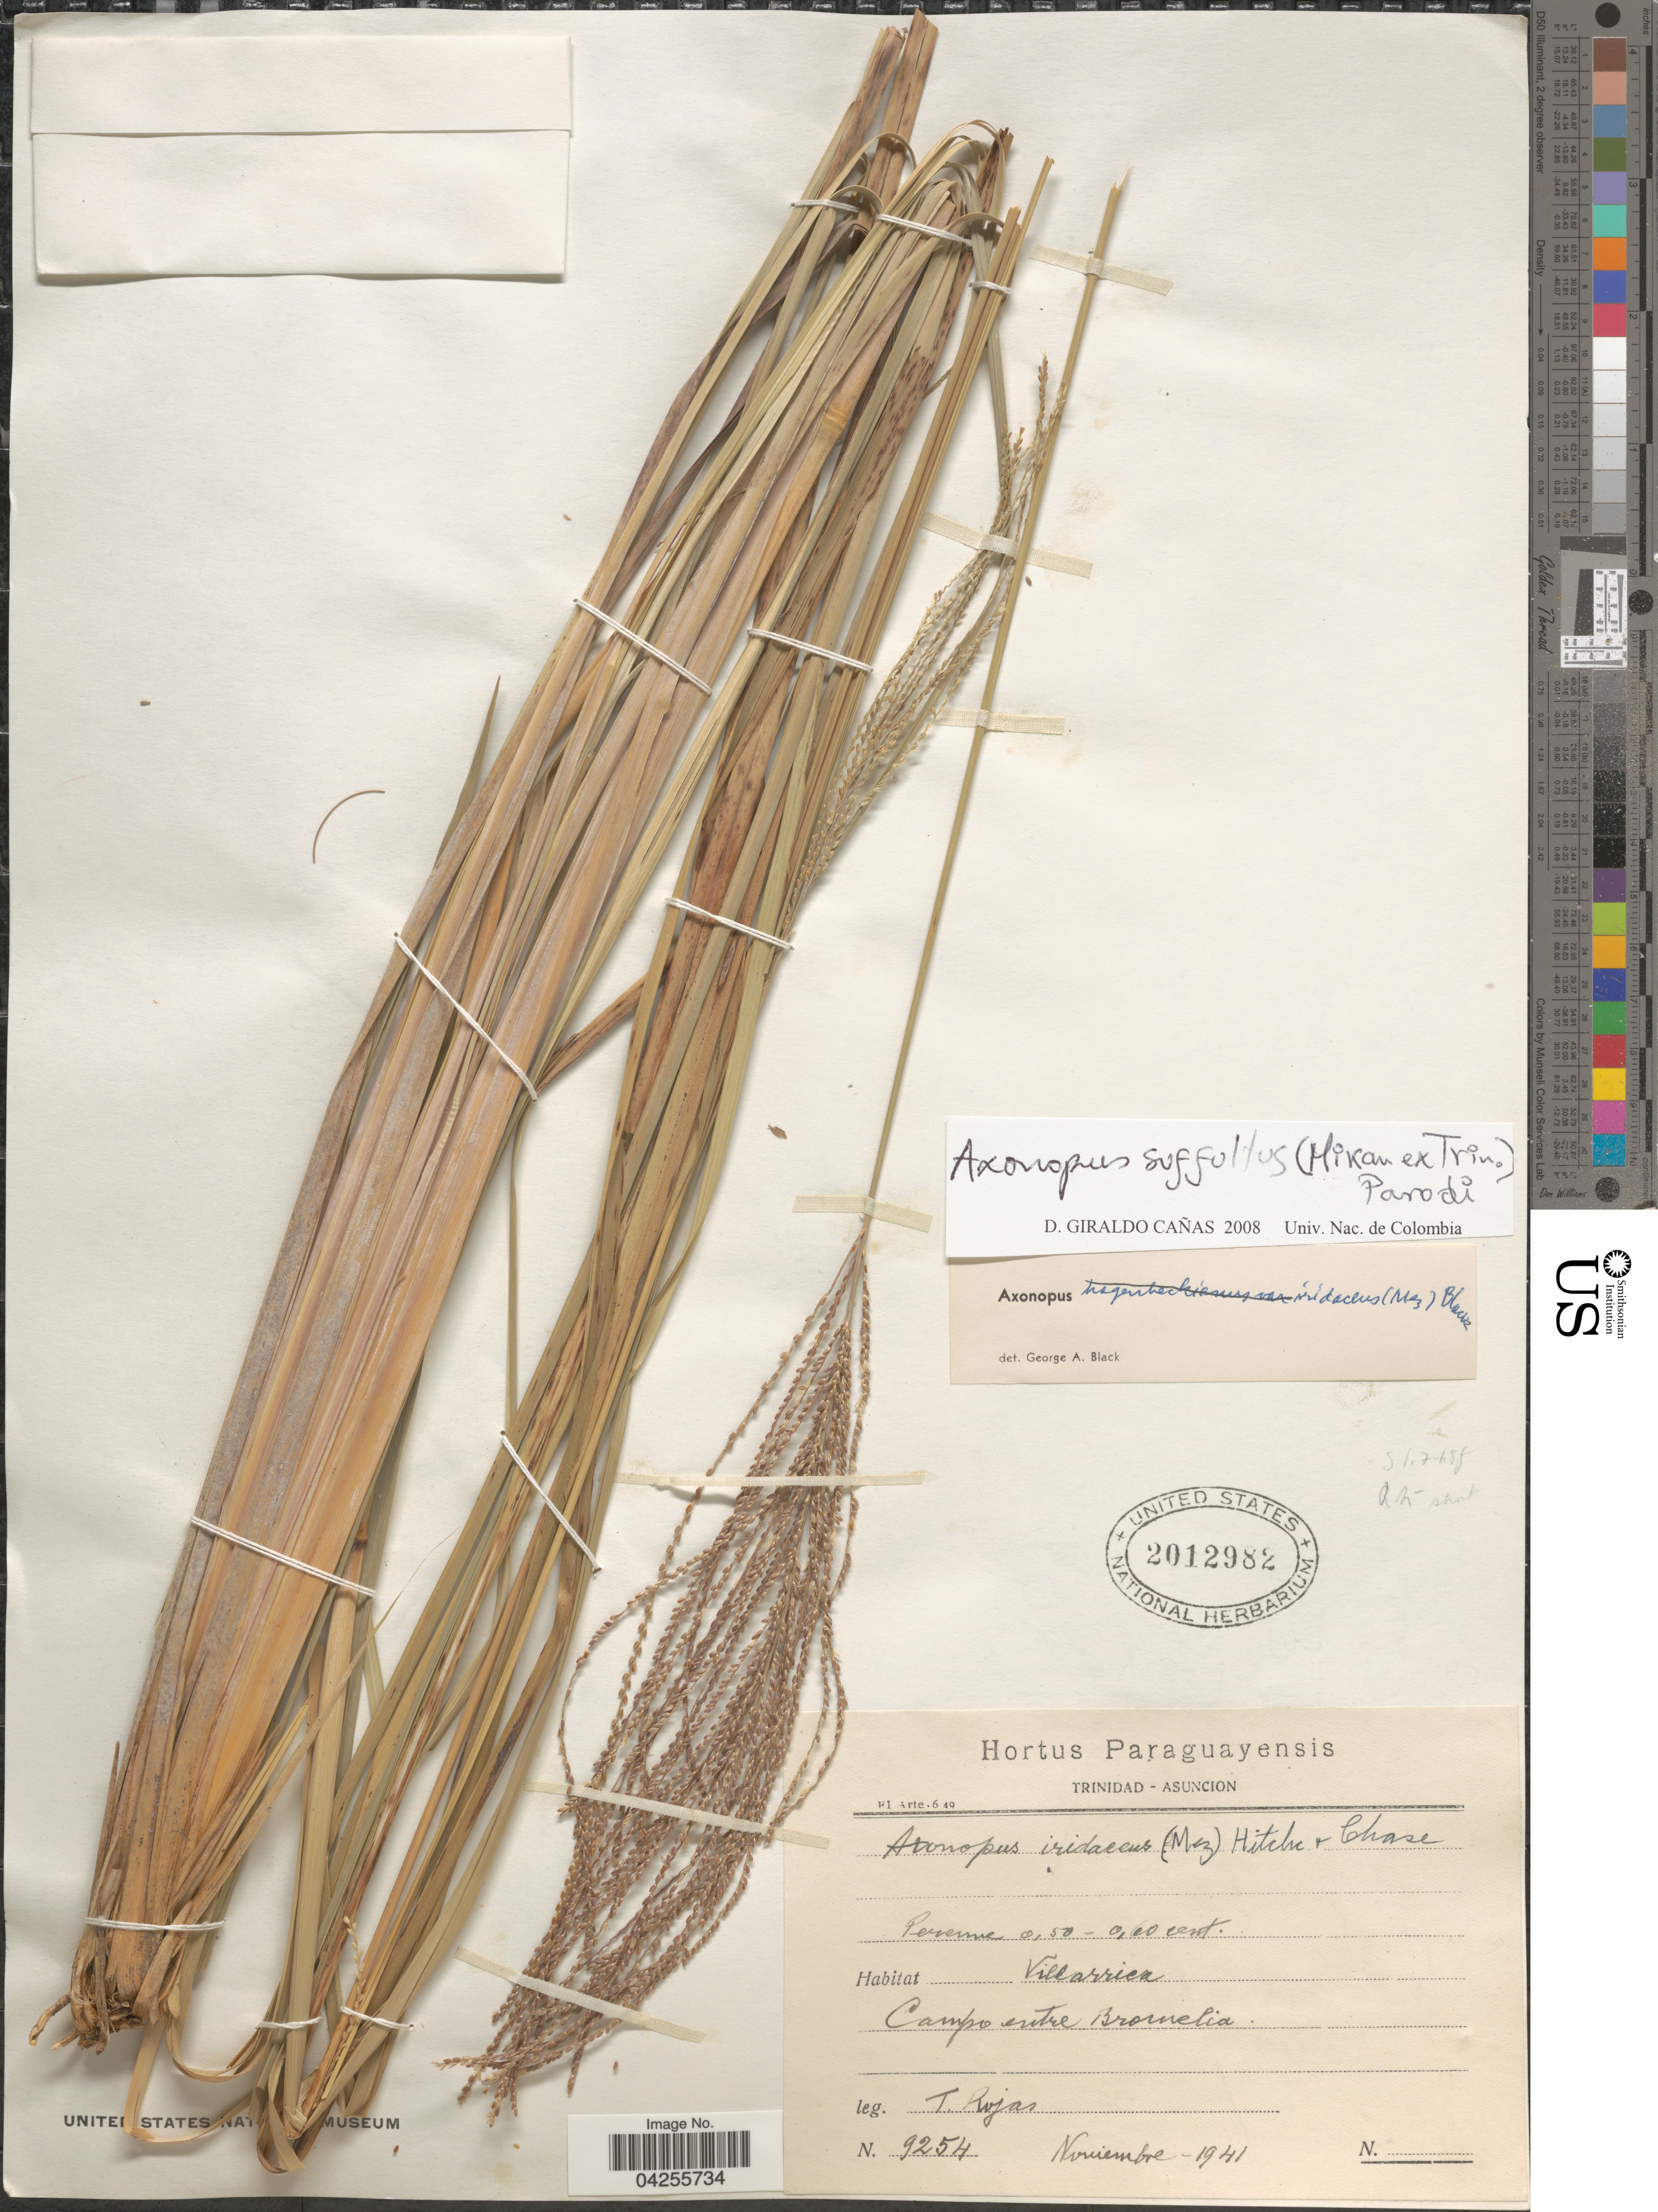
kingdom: Plantae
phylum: Tracheophyta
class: Liliopsida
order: Poales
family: Poaceae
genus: Axonopus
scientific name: Axonopus suffultus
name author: (Nees) Kuhlm.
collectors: T. Rojas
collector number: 9254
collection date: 1941-11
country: Paraguay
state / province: Asuncion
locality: Villarrica. Campo entre Bromelia.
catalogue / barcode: US 2012982